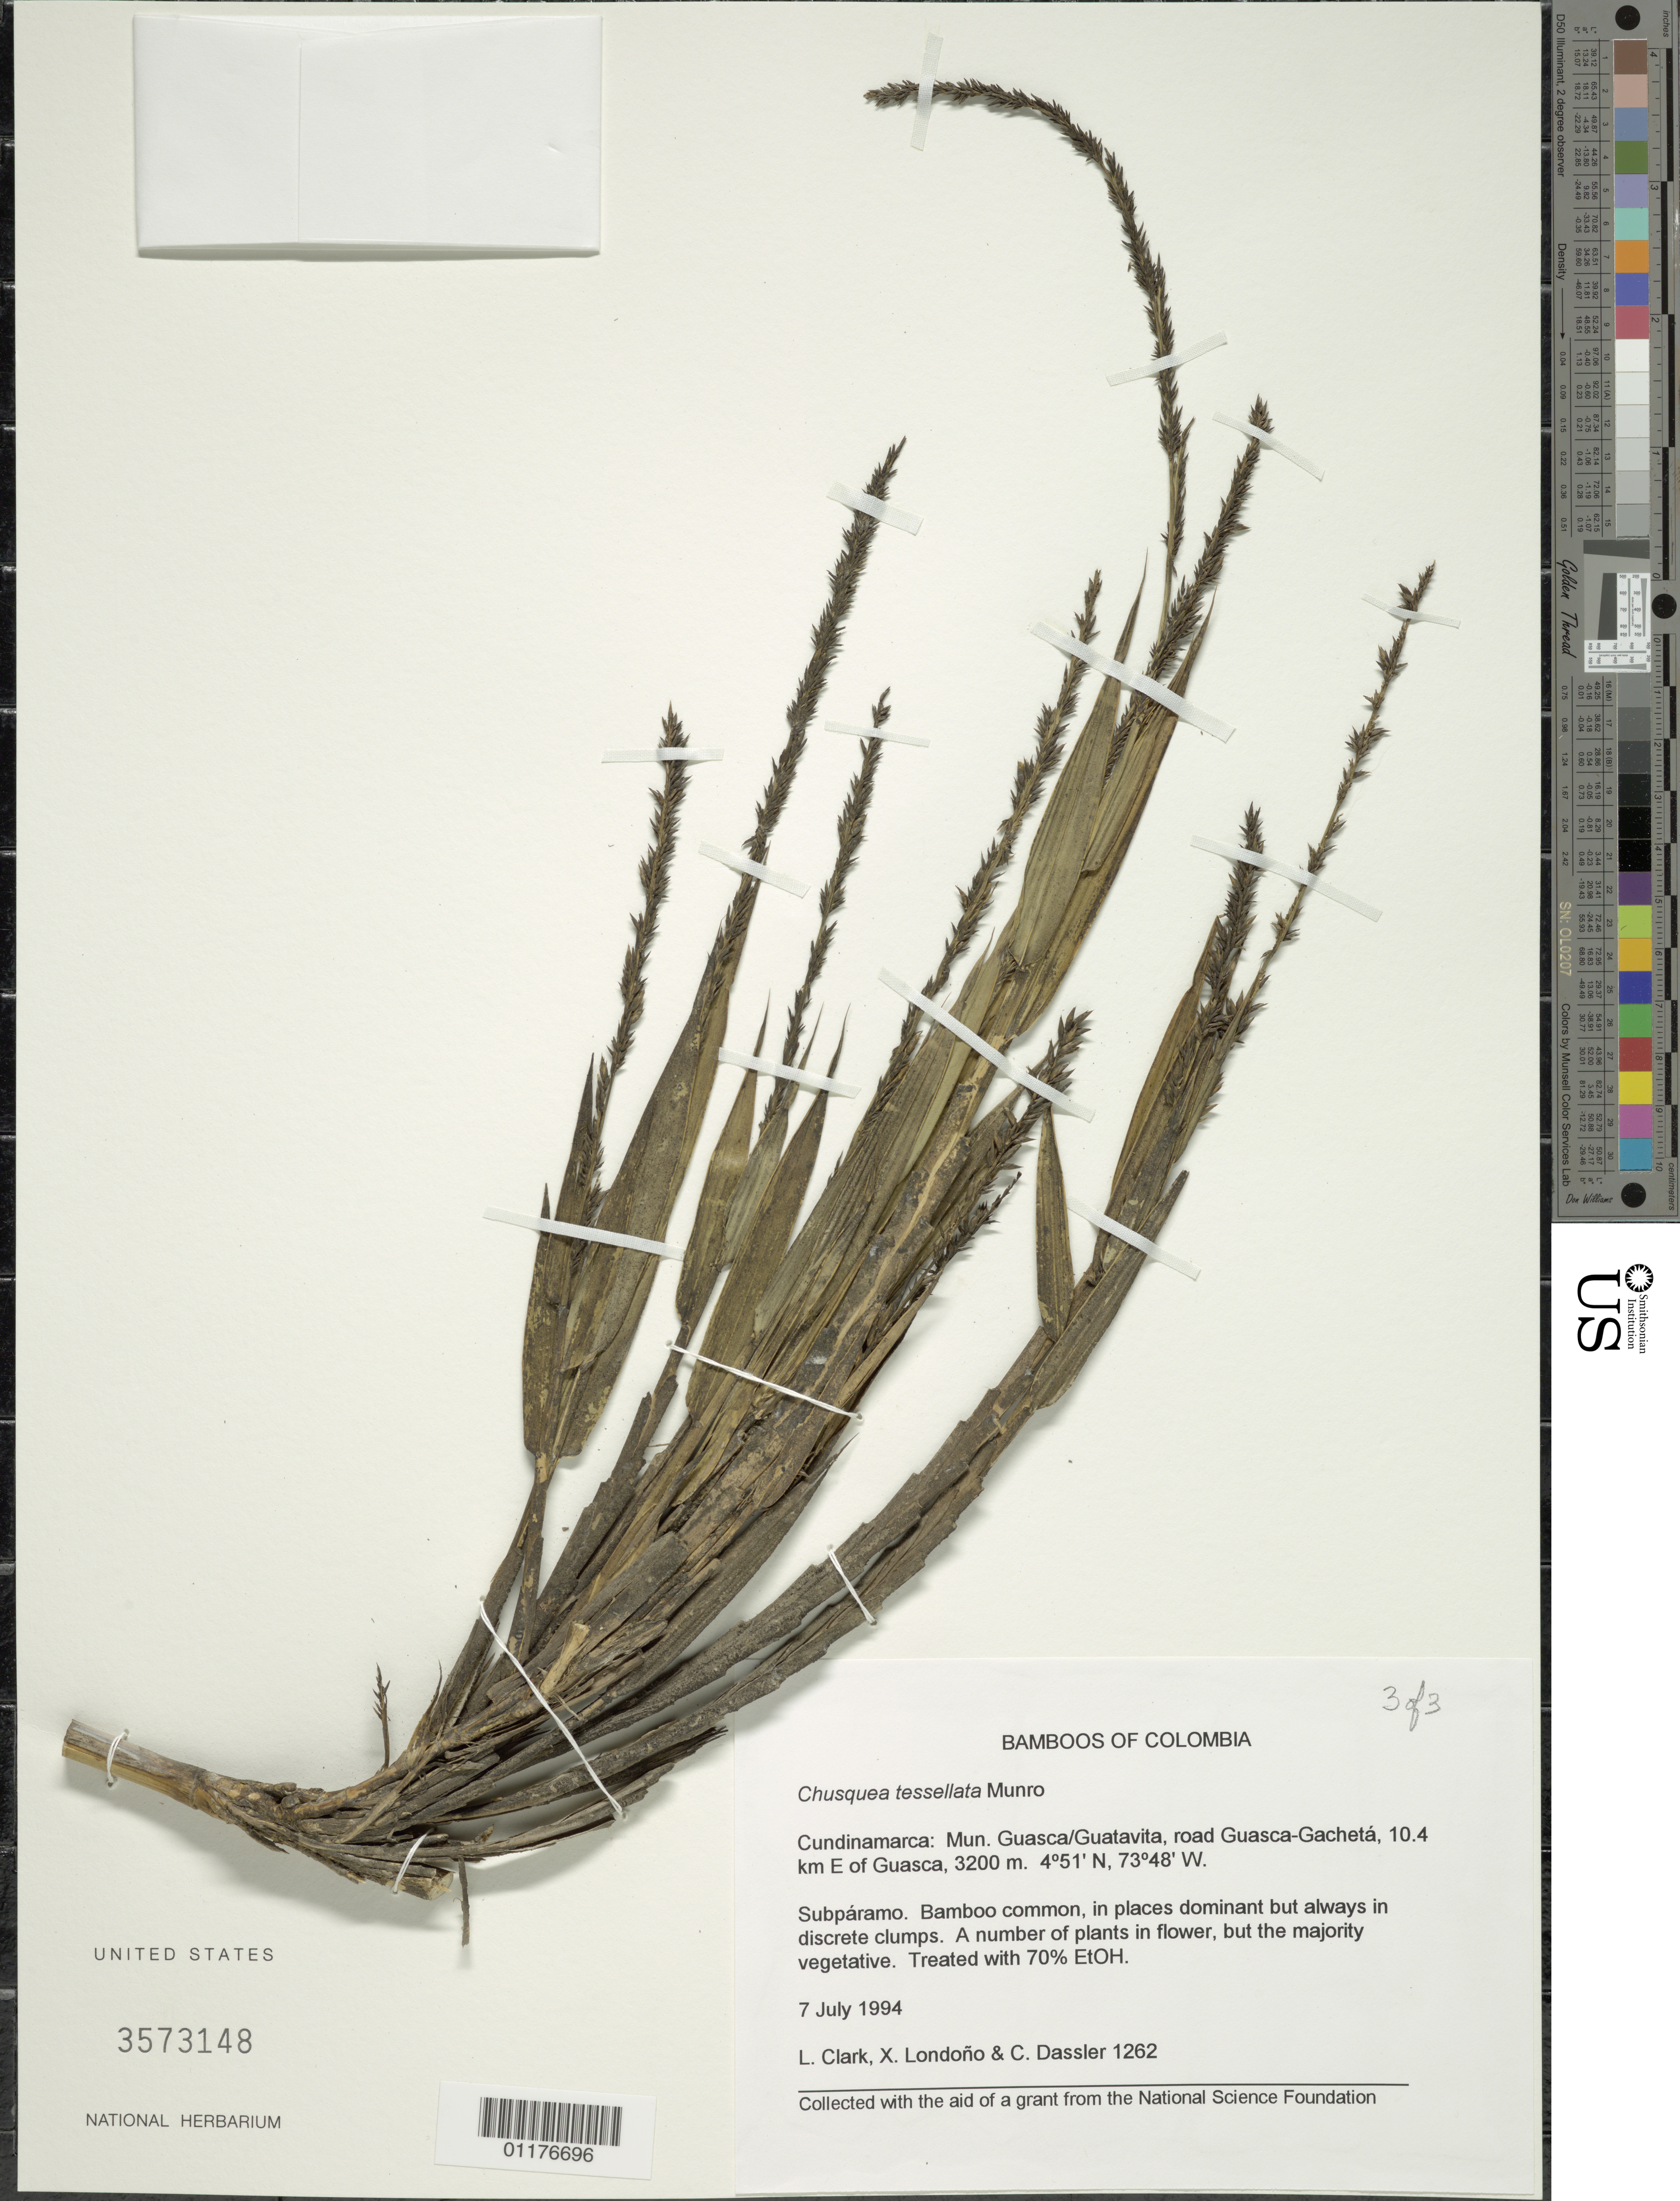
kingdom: Plantae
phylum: Tracheophyta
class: Liliopsida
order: Poales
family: Poaceae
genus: Chusquea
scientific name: Chusquea tessellata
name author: Munro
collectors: L. G. Clark, X. Londoño & C. Dassler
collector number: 1262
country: Colombia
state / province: Cundinamarca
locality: Guasca/Guatavita, road Guasca-Gacheta, E of Guasca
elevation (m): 3200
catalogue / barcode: US 3573148